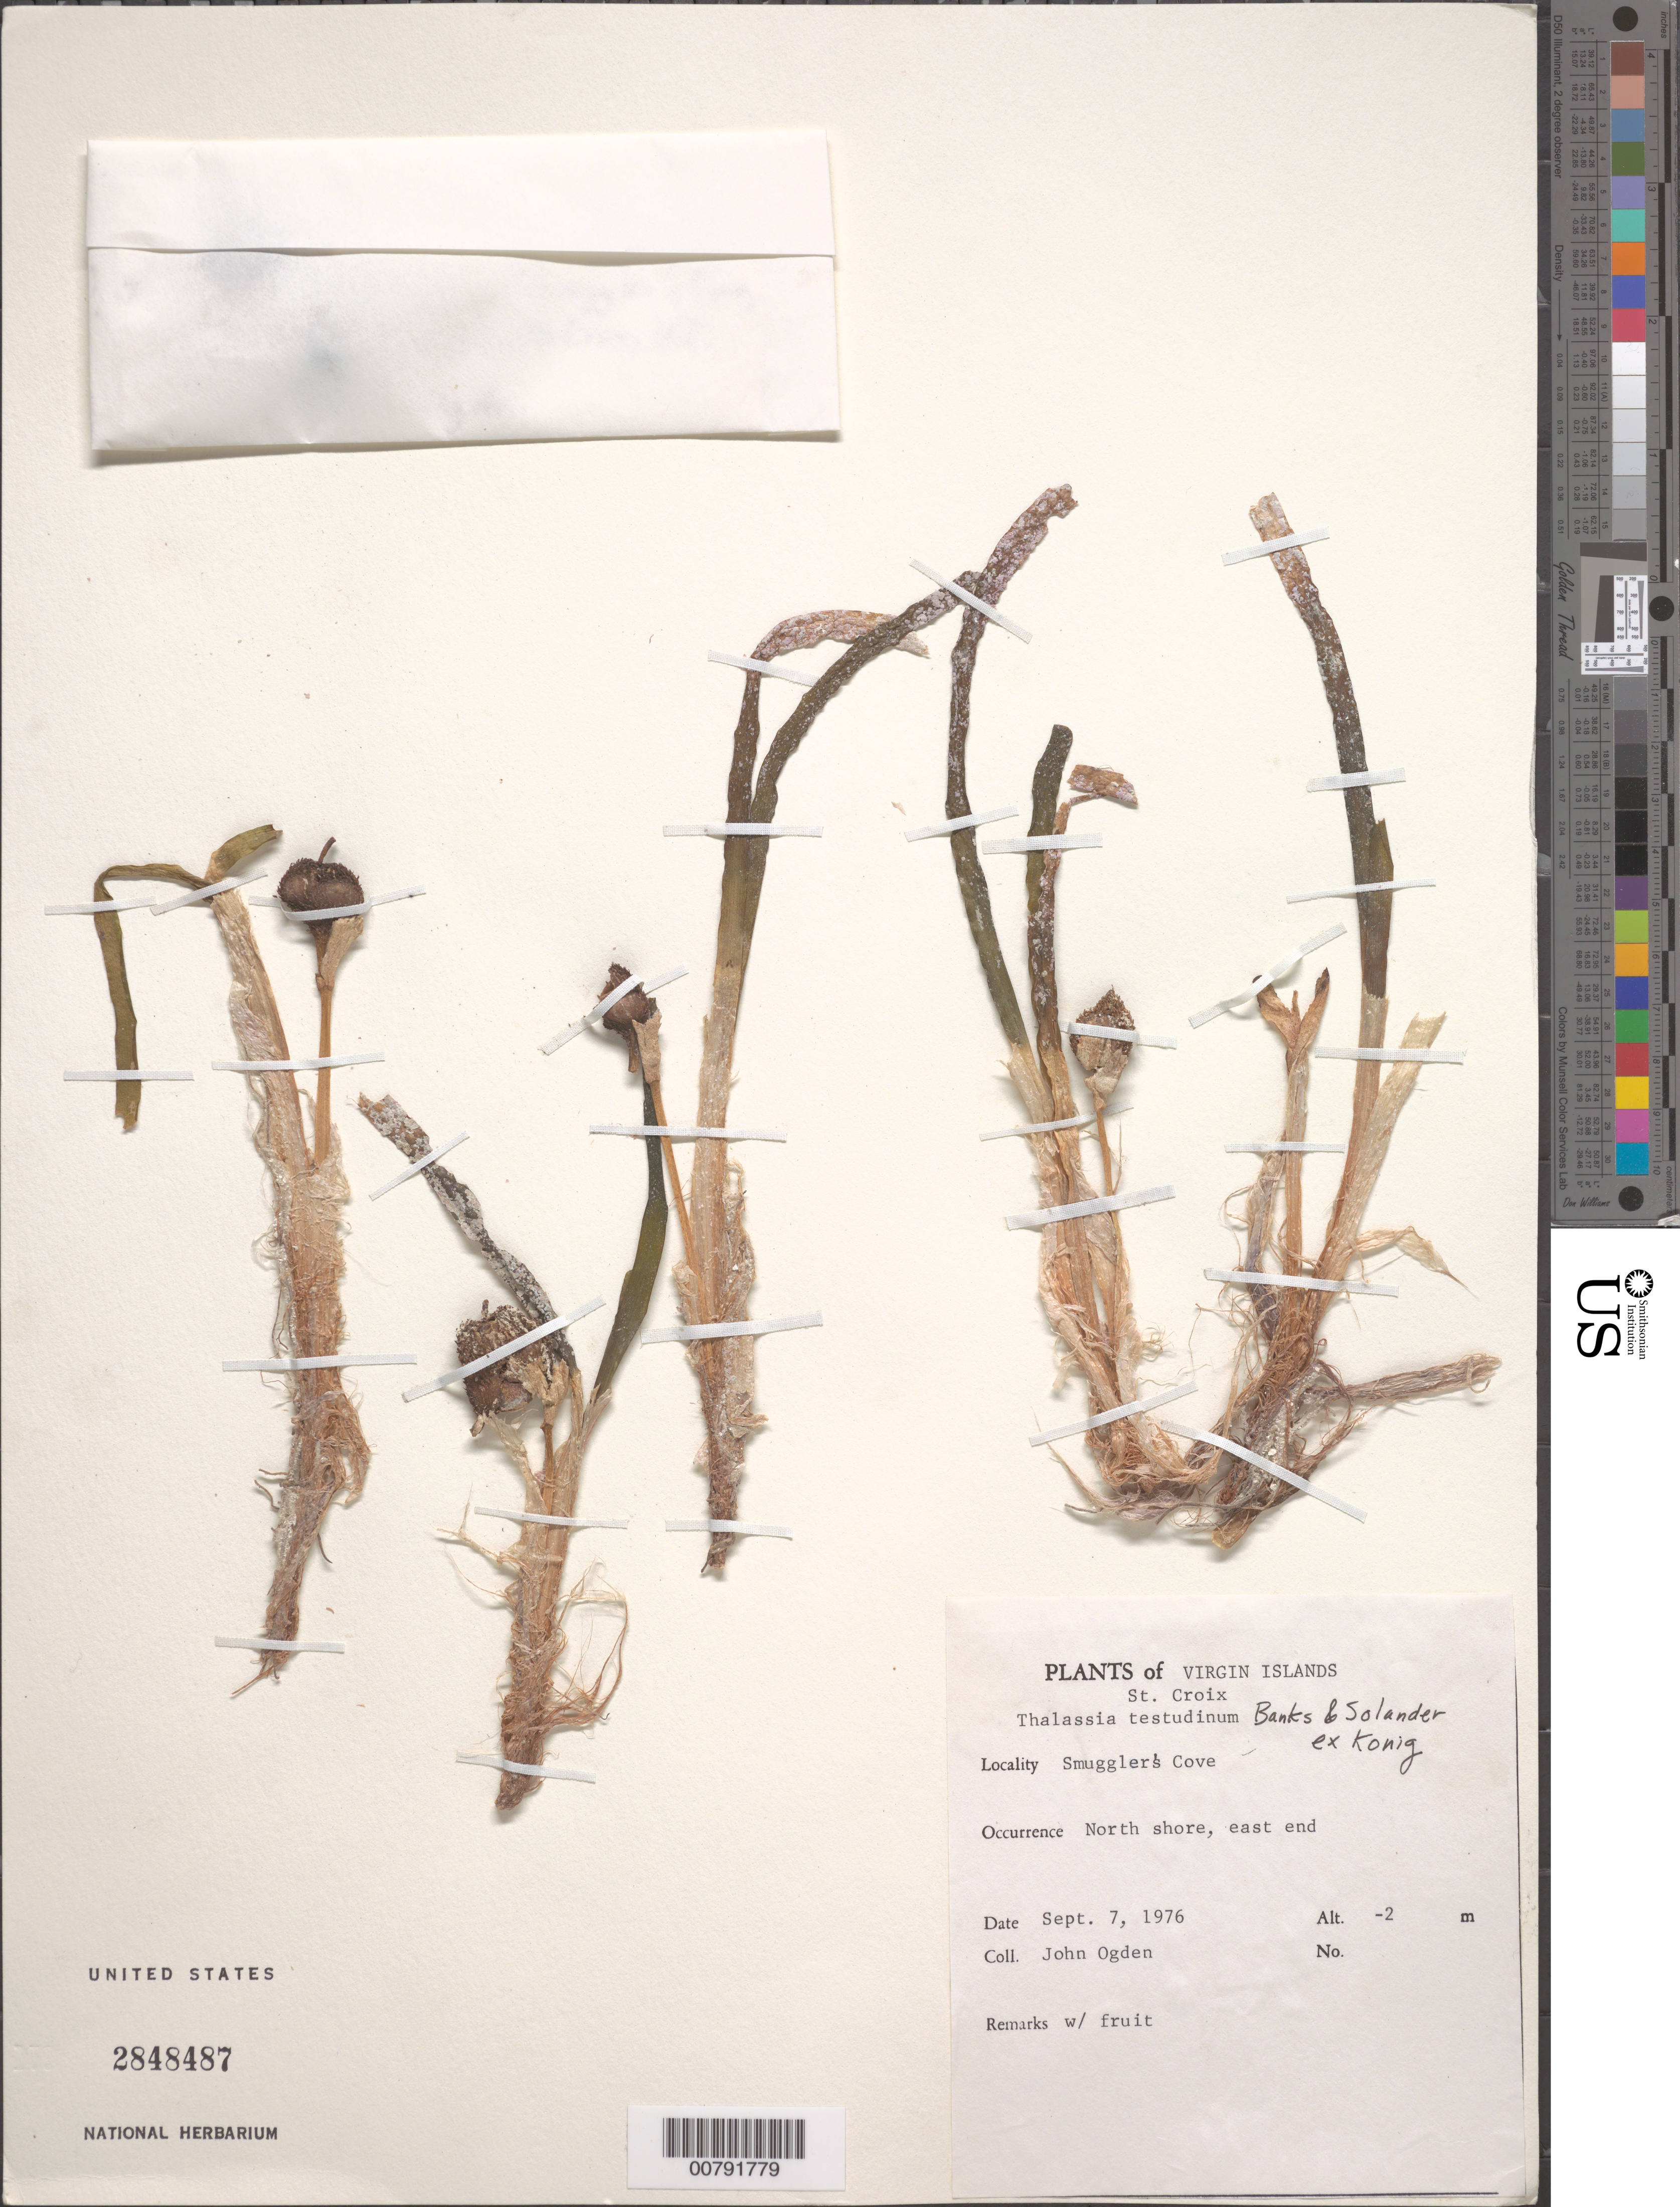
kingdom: Plantae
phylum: Tracheophyta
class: Liliopsida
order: Alismatales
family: Hydrocharitaceae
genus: Thalassia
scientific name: Thalassia testudinum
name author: Banks & Sol. ex K.D. Koenig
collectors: N. Ogden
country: U.S. Virgin Islands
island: St. Croix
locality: St. Croix: Smuggler's Cove, N shore, E end.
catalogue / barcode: US 2848487